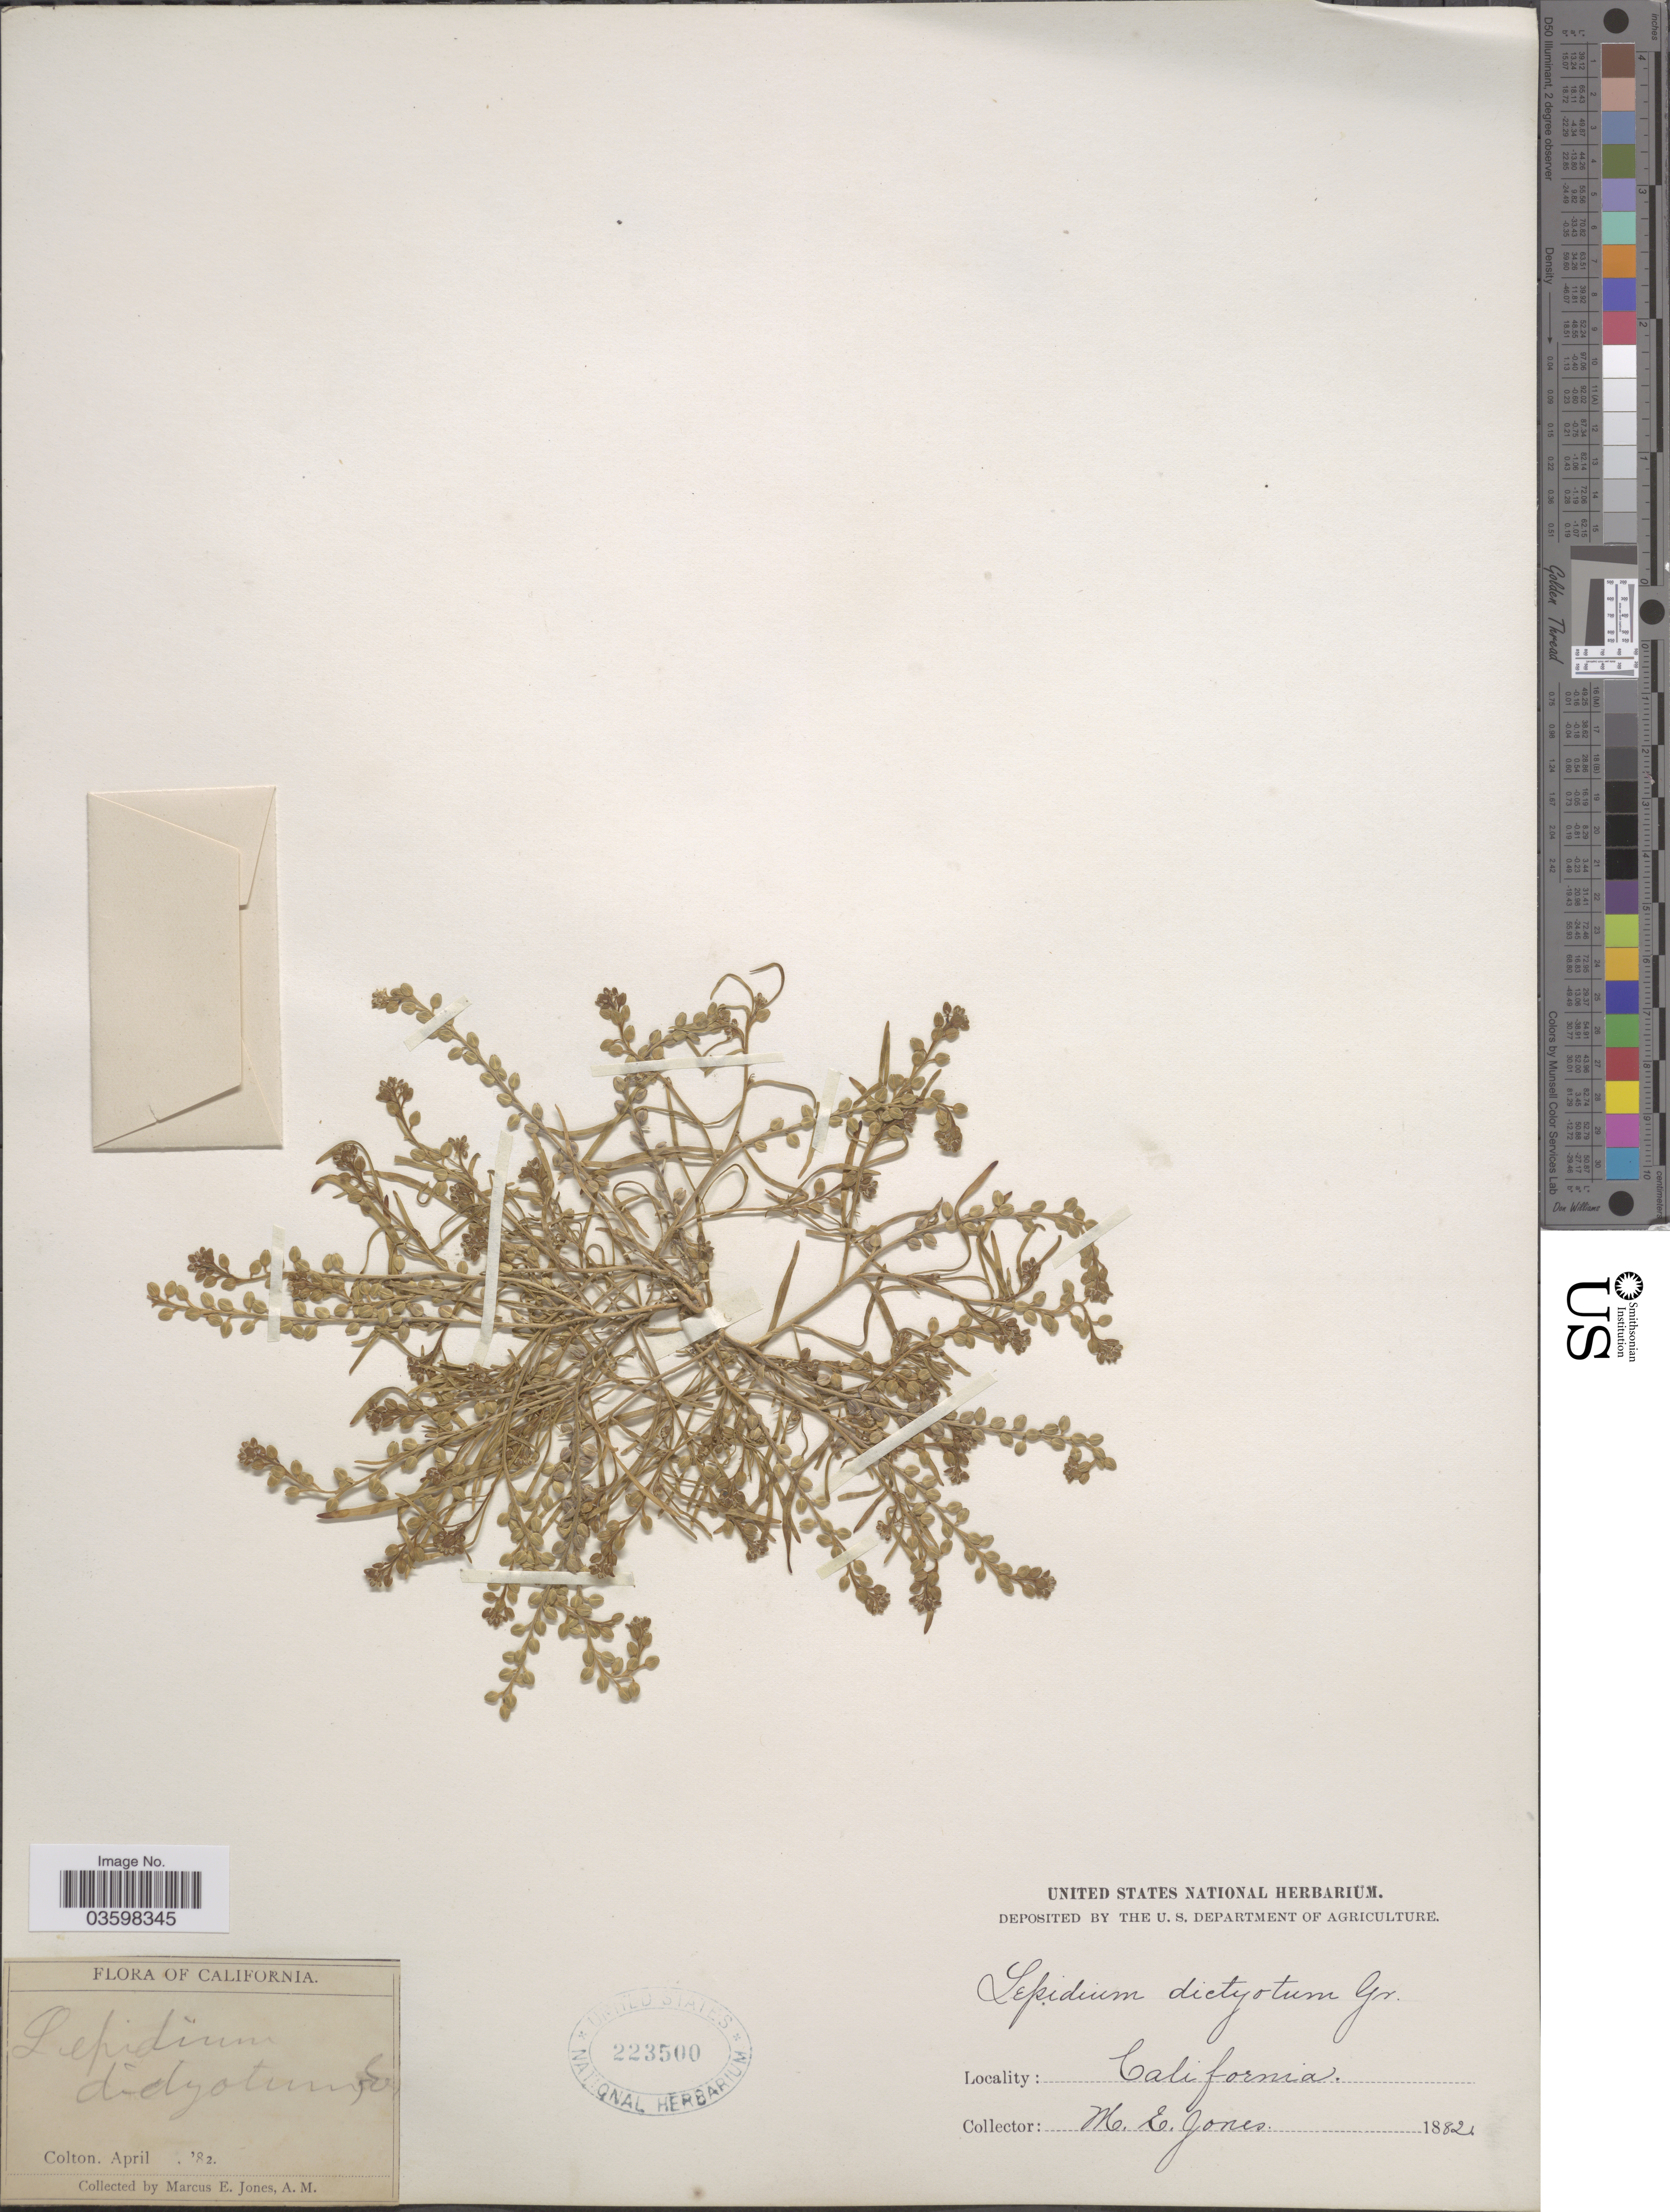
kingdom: Plantae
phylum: Tracheophyta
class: Magnoliopsida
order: Brassicales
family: Brassicaceae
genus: Lepidium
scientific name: Lepidium dictyotum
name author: A. Gray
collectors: M. E. Jones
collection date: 1882-04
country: United States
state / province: California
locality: Colton.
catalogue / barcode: US 223500